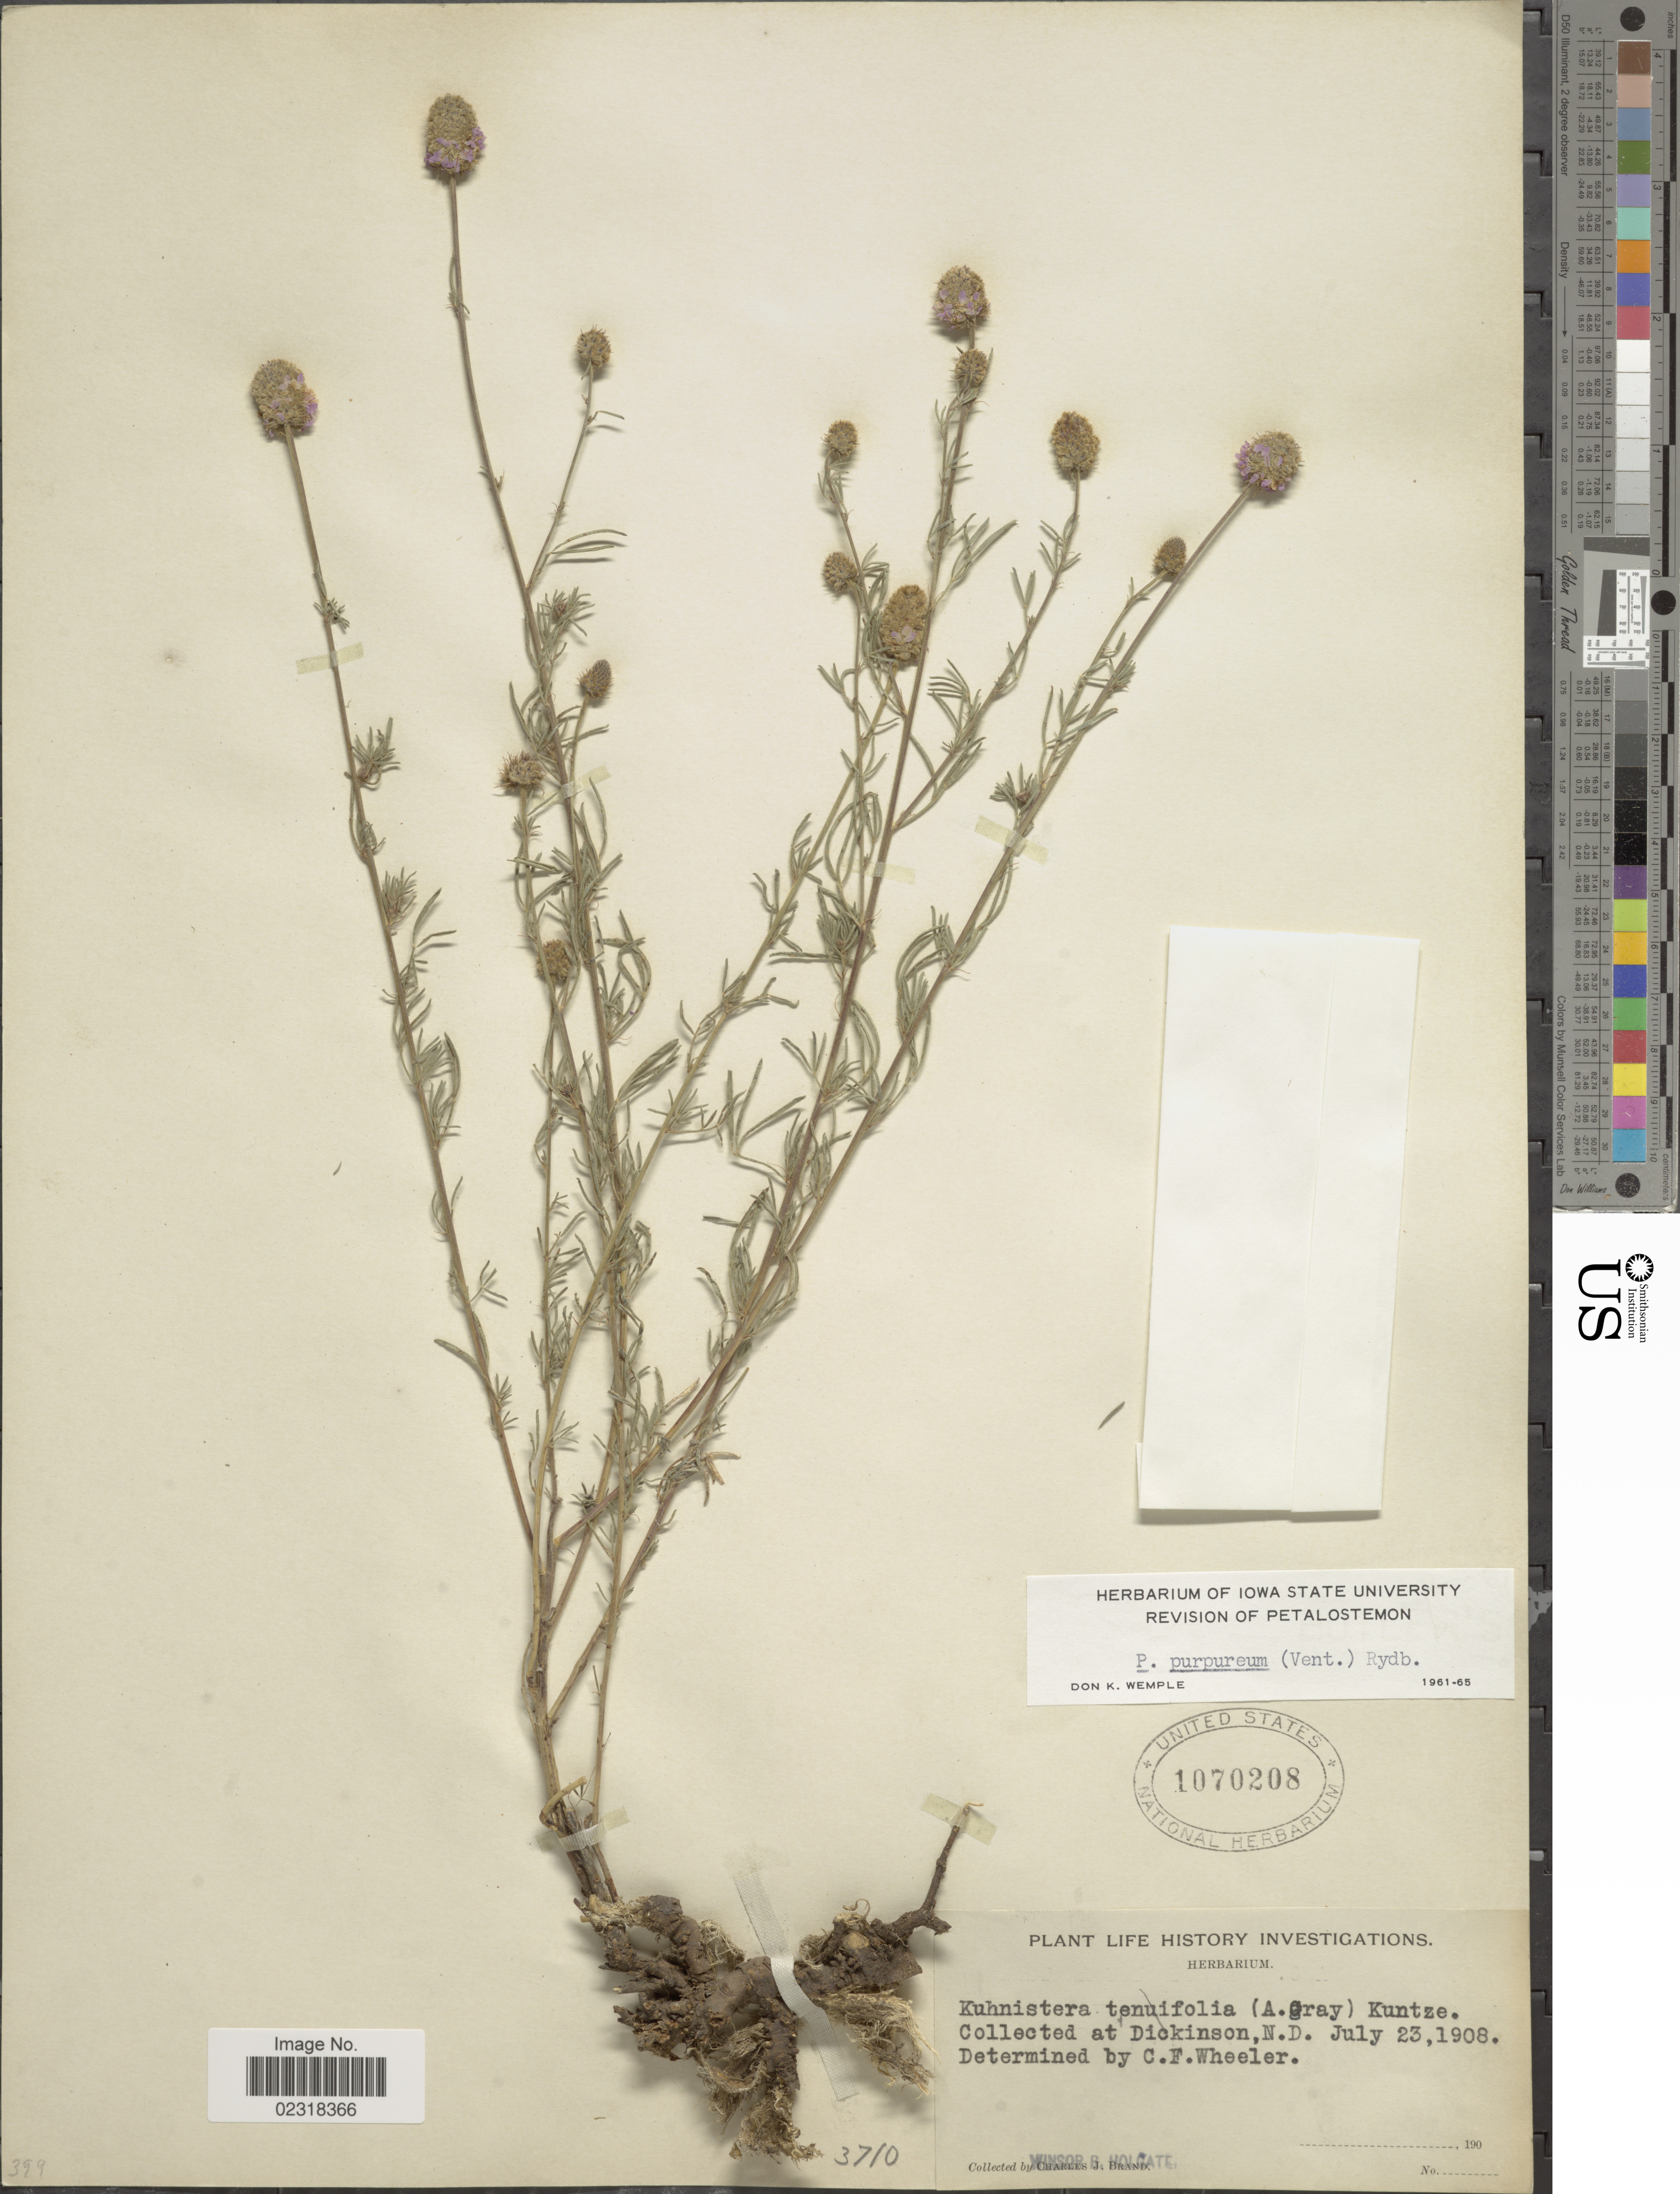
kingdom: Plantae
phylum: Tracheophyta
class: Magnoliopsida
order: Fabales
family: Fabaceae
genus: Dalea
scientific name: Dalea purpurea var. purpurea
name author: Vent.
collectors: W. Holgate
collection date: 1908-07-23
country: United States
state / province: North Dakota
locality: At Dickinson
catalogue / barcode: US 1070208